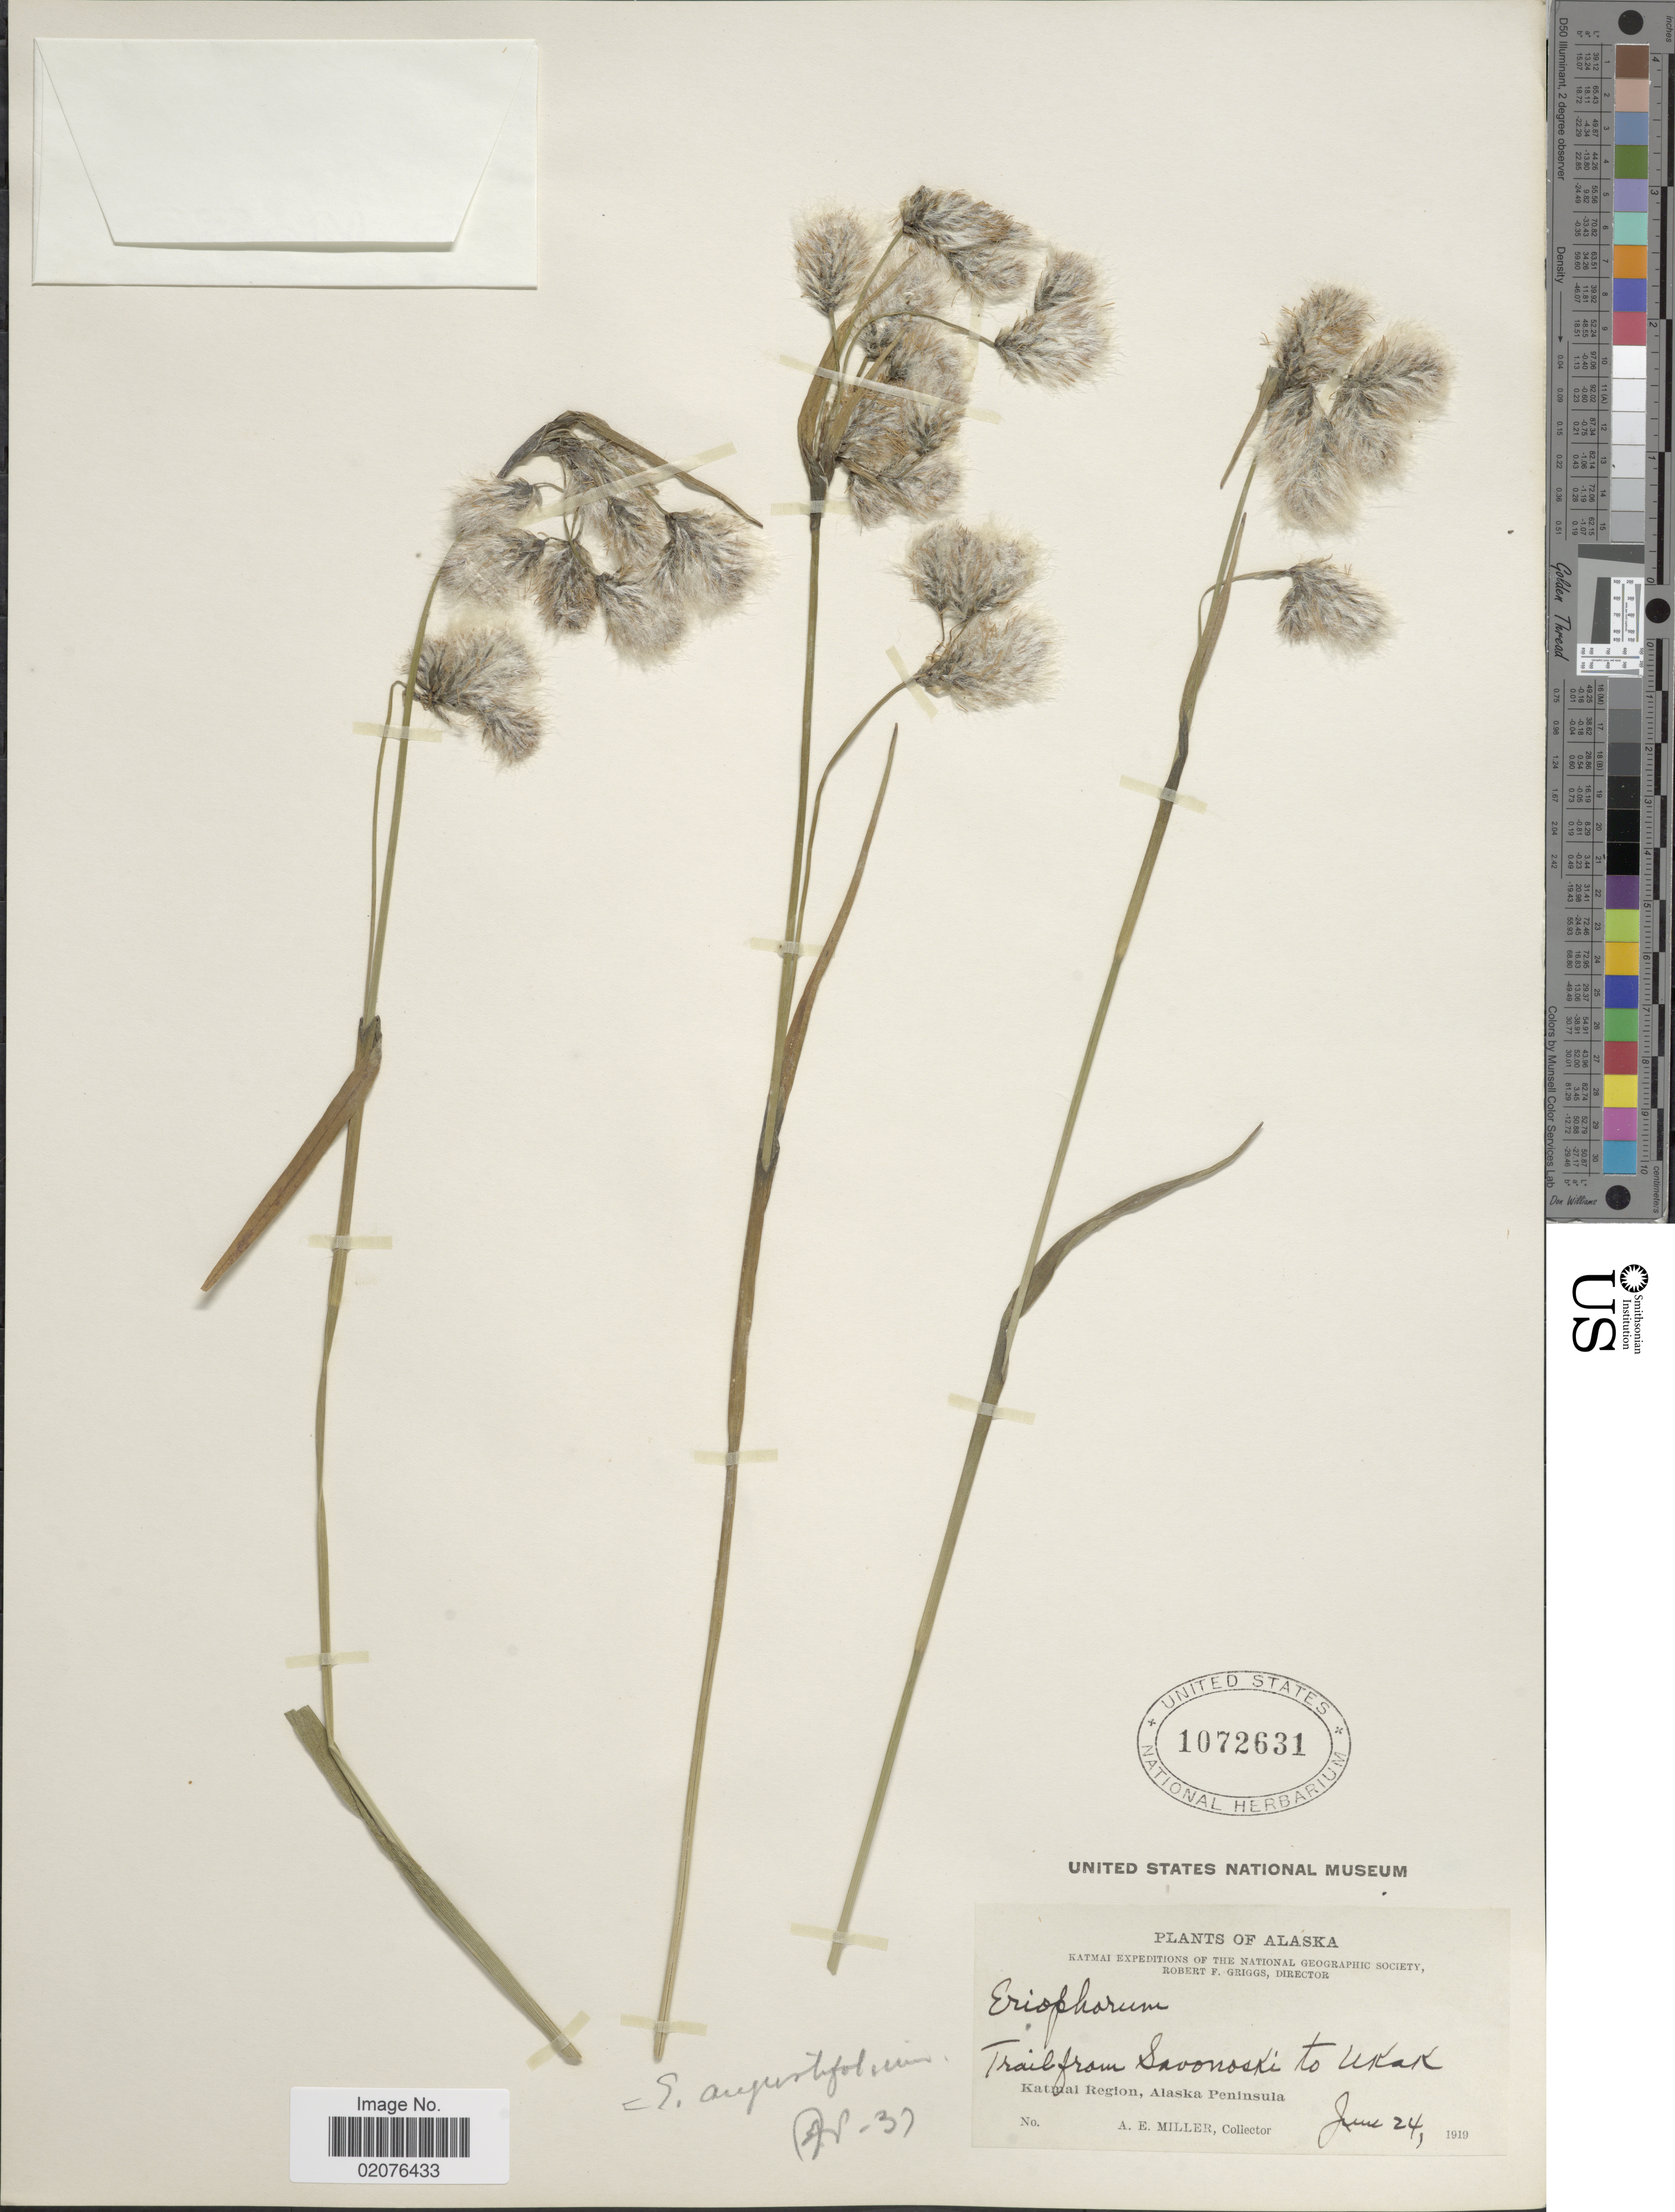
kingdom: Plantae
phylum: Tracheophyta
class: Liliopsida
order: Poales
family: Cyperaceae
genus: Eriophorum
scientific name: Eriophorum angustifolium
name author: Honck.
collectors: A. E. Miller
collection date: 1919-06-24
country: United States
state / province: Alaska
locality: Trail from Saoonoski to Ukak. Katmal Region, Alaska Peninsula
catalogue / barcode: US 1072631